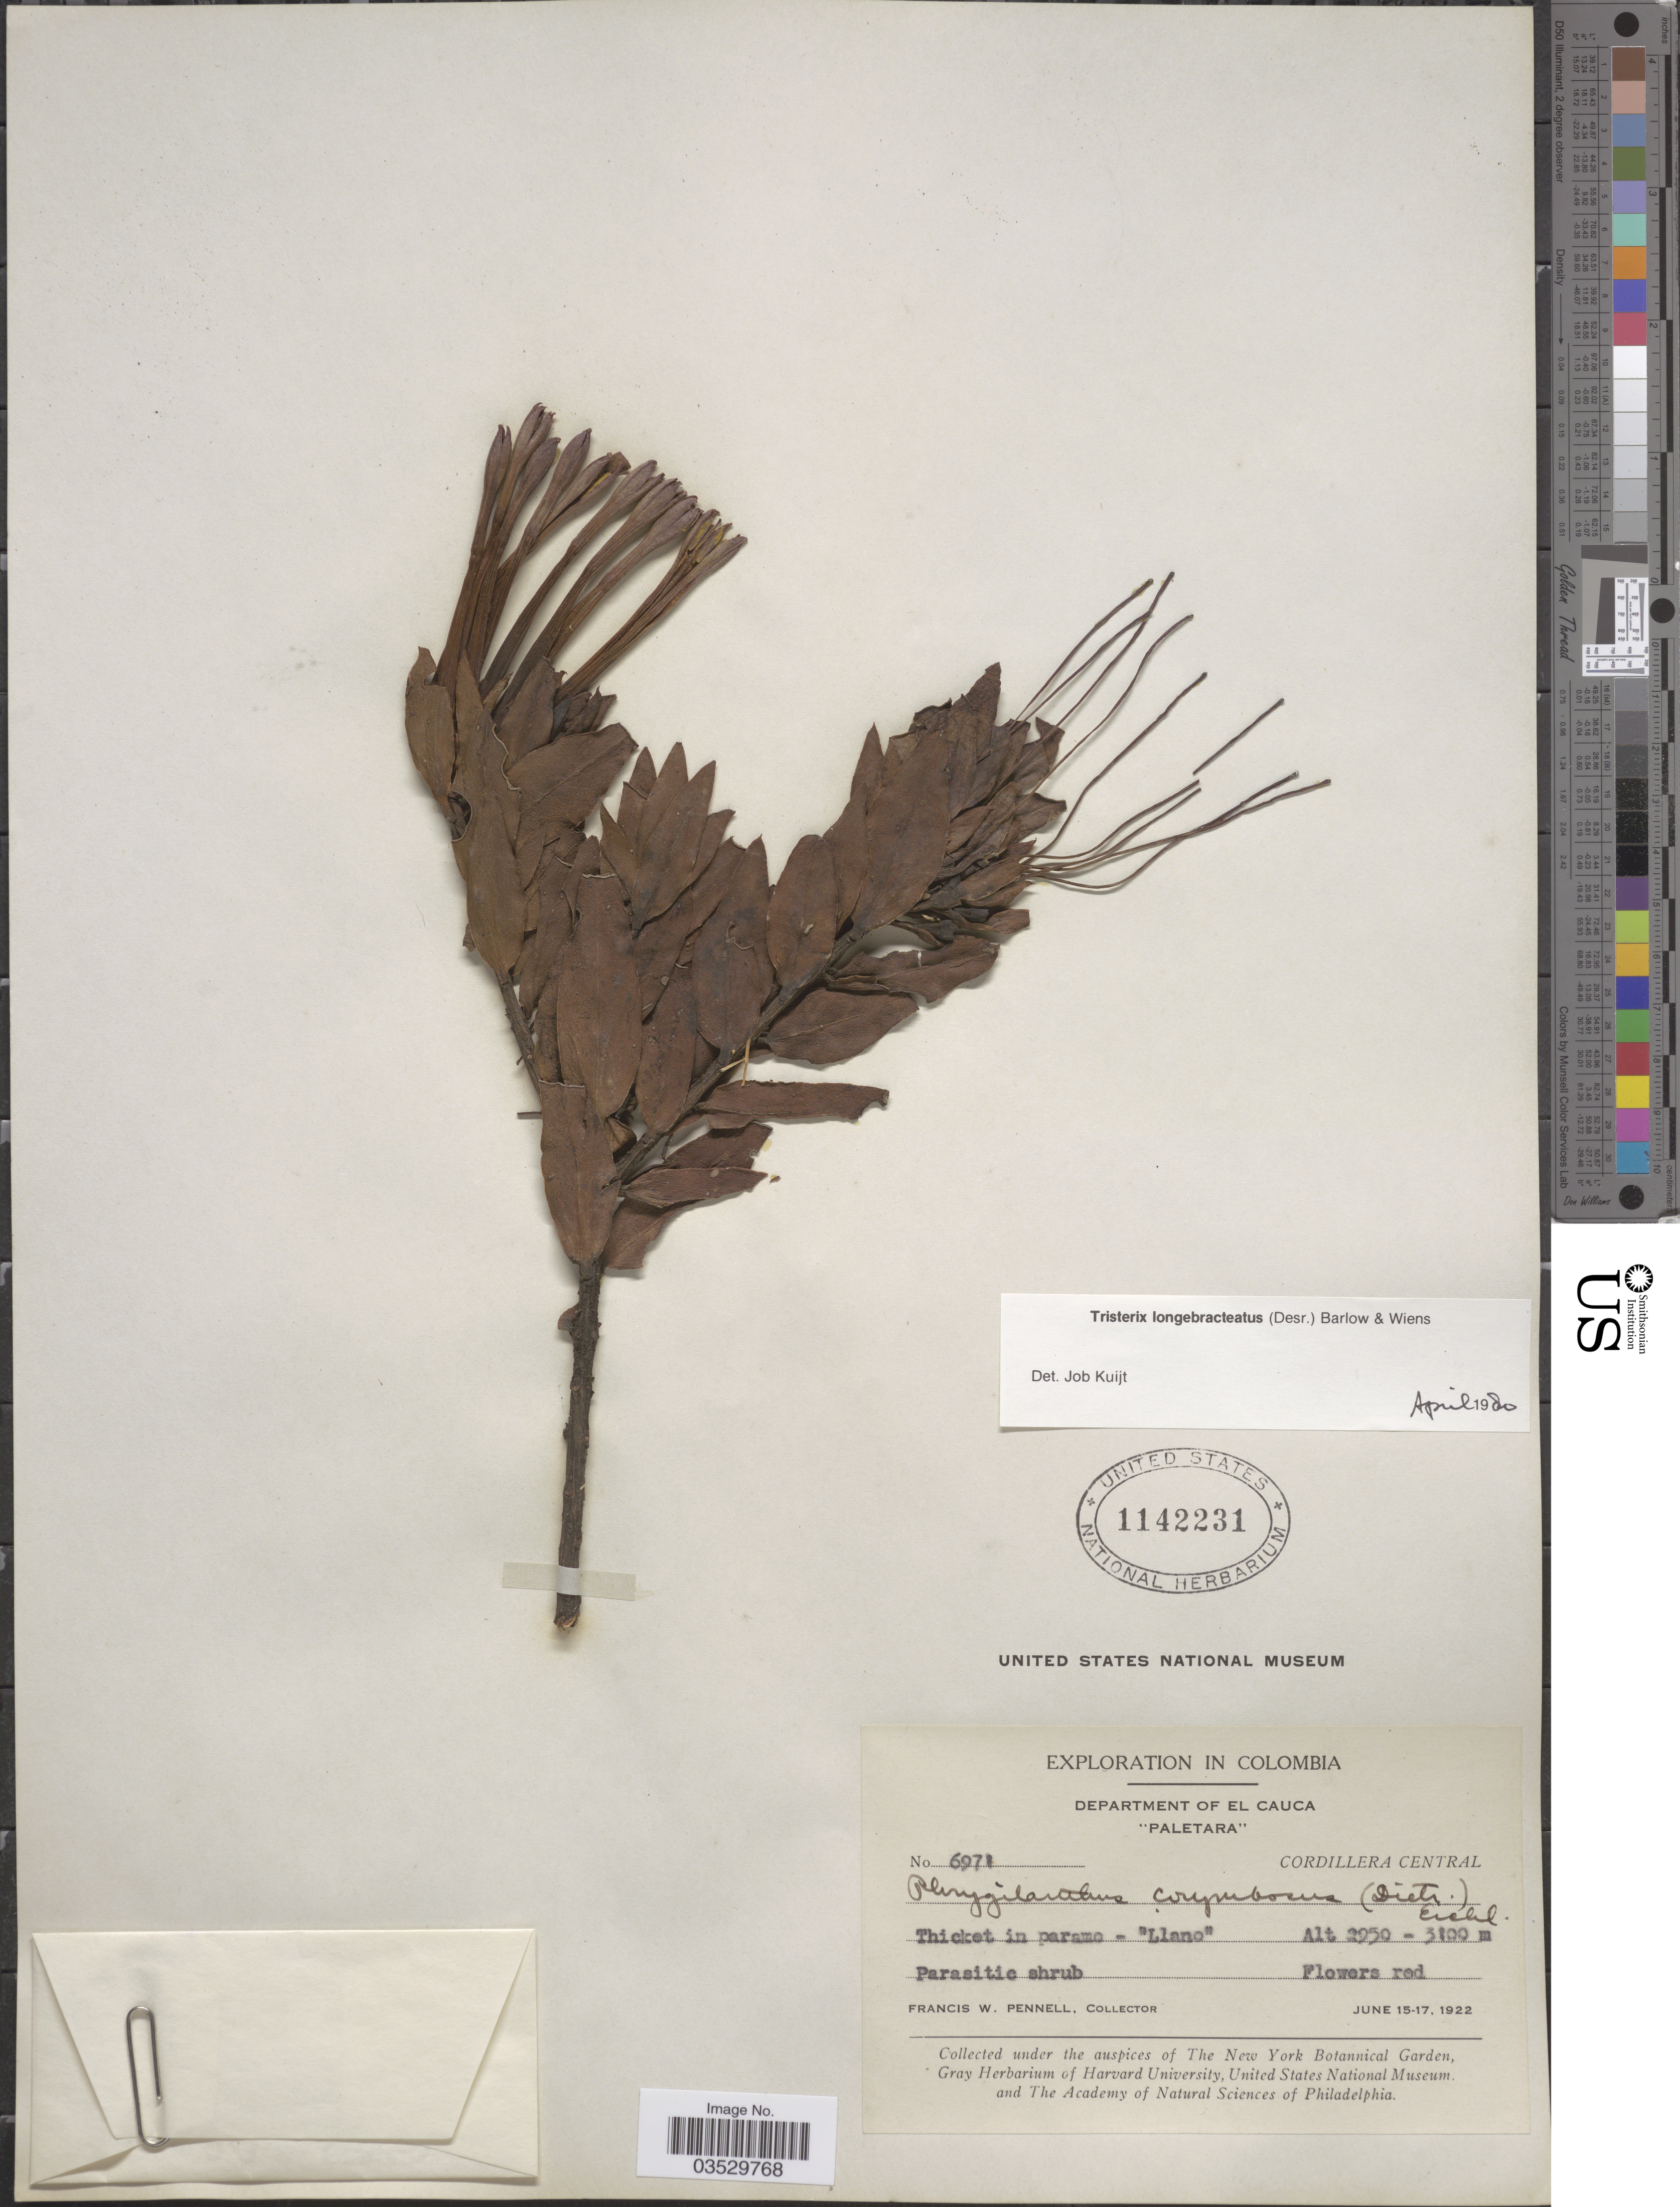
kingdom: Plantae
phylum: Tracheophyta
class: Magnoliopsida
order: Santalales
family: Loranthaceae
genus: Tristerix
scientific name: Tristerix longebracteatus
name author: (Desr.) Bart. & Wiens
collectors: F. W. Pennell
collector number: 6971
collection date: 1922-06-15/1922-06-17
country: Colombia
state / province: Cauca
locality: Department of El Cauca. "Paletera" Cordillera Central.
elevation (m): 2950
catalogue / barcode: US 1142231